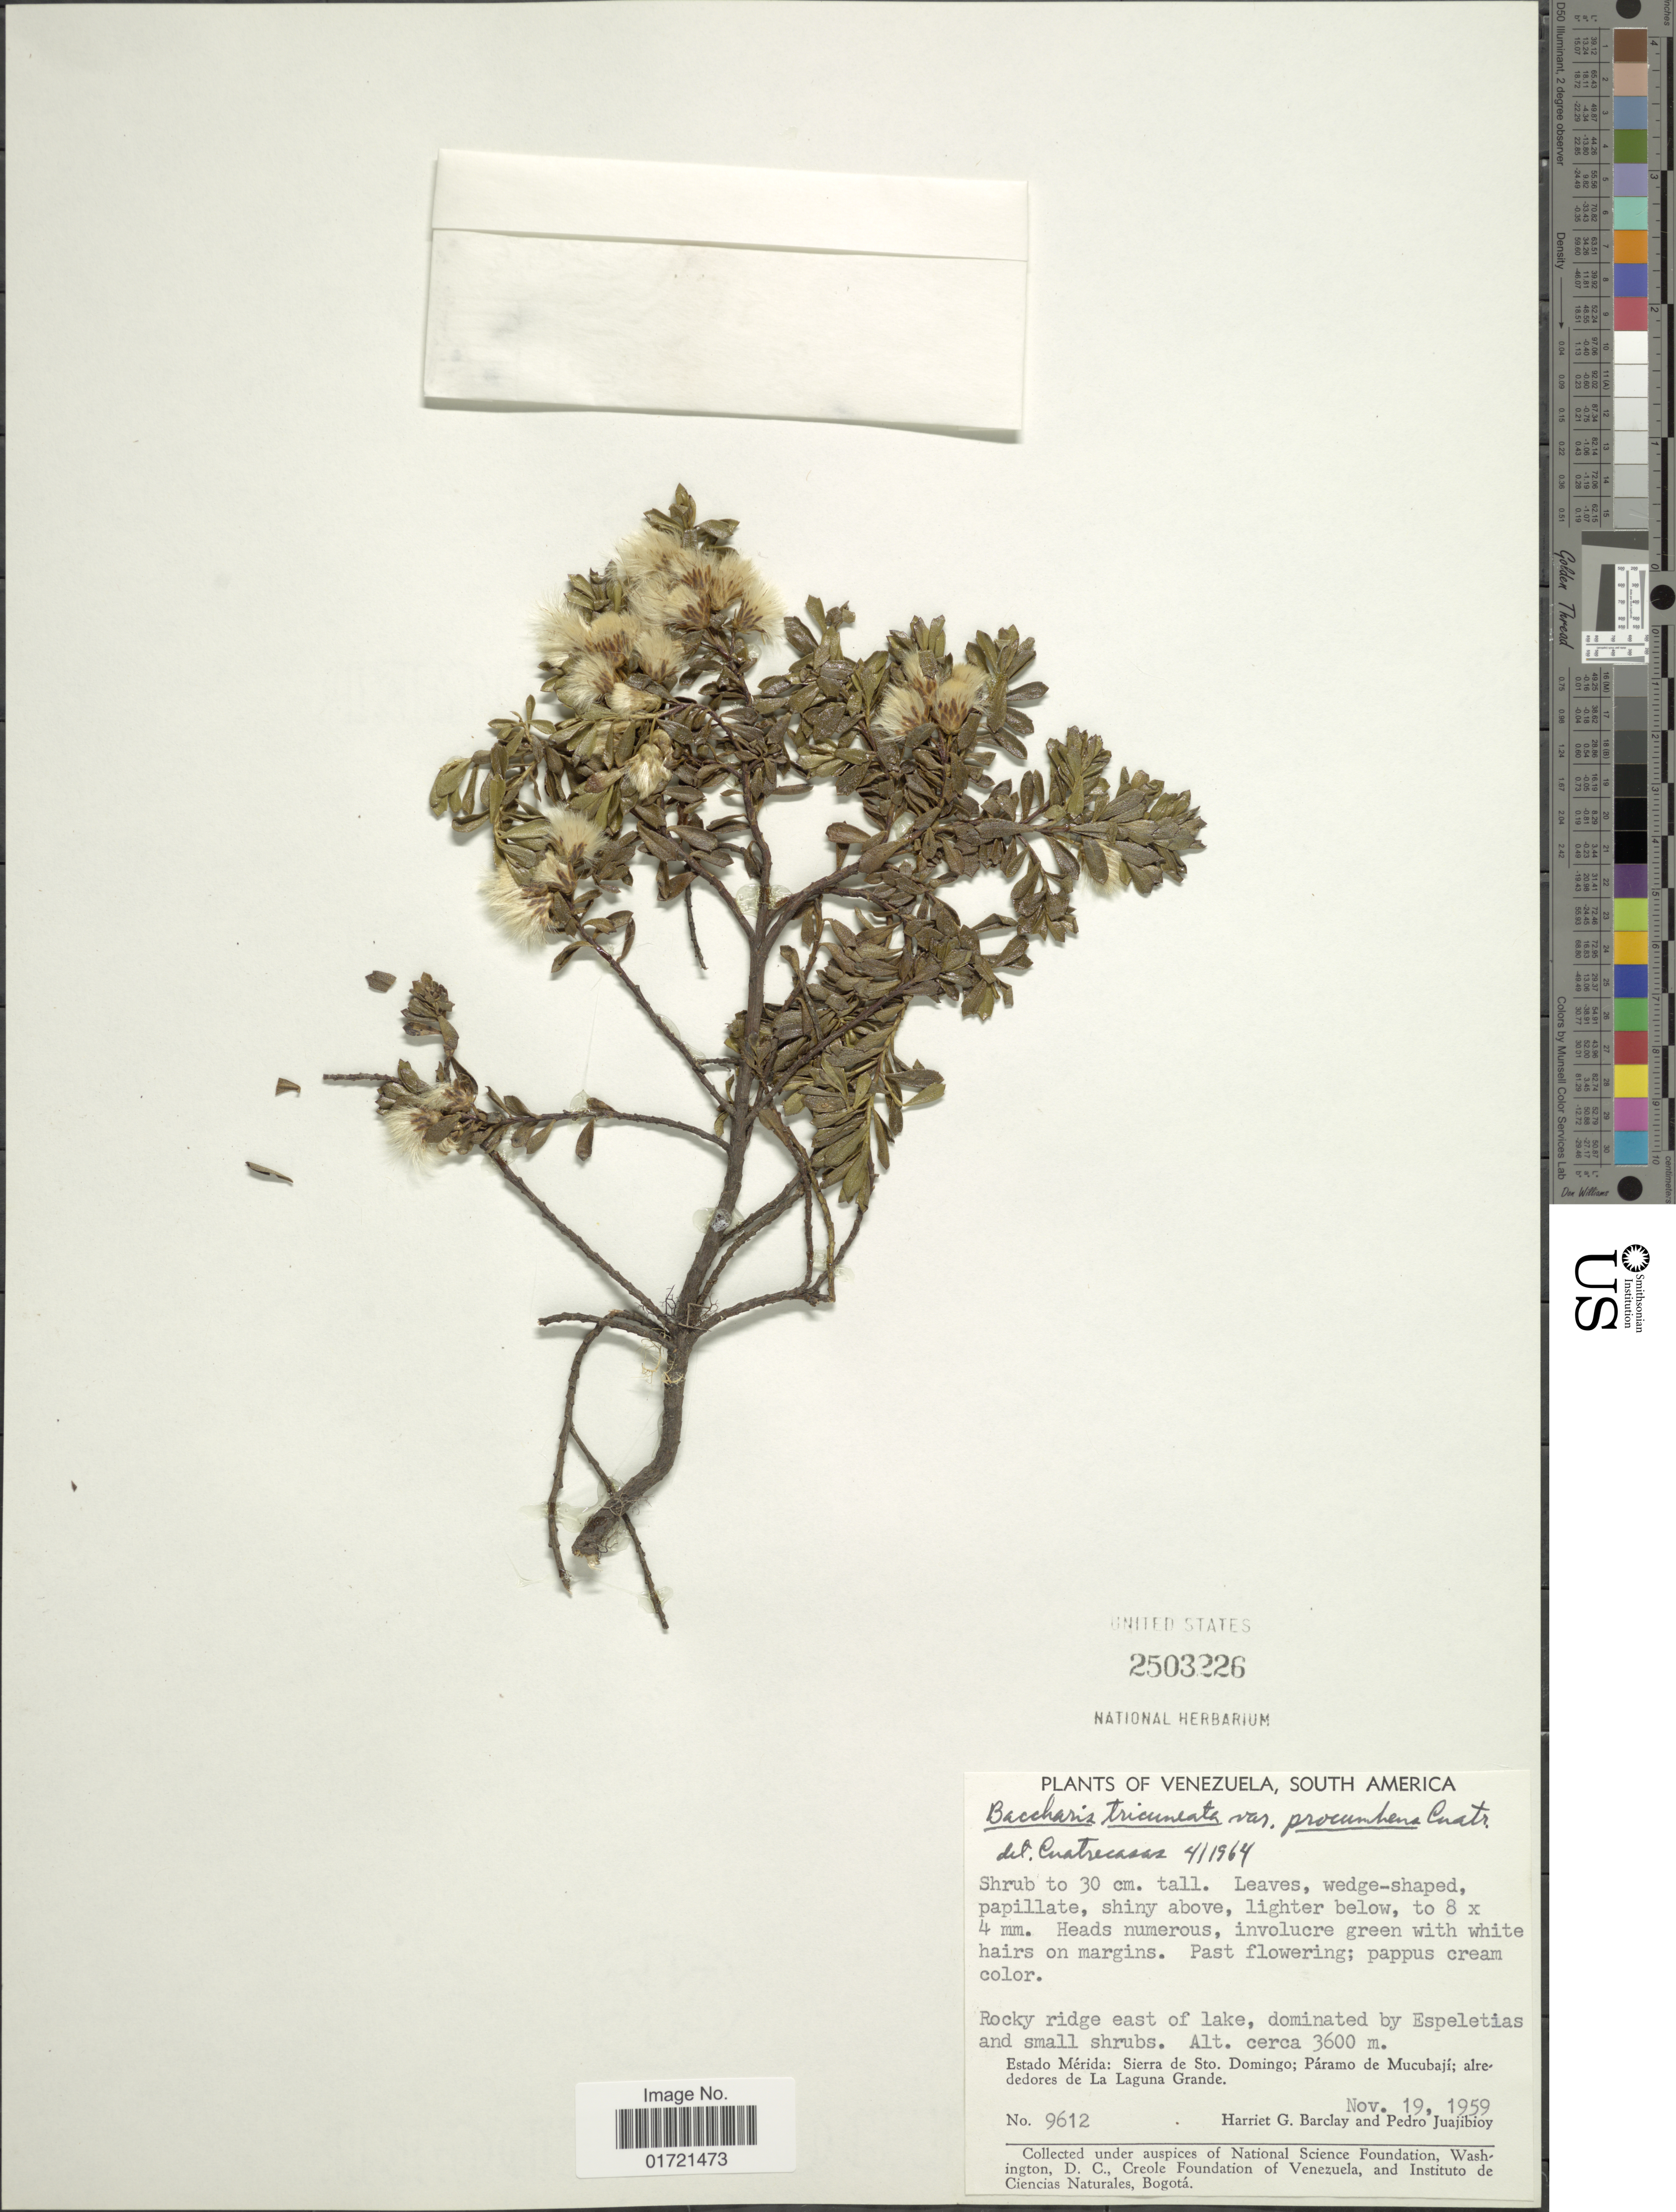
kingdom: Plantae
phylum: Tracheophyta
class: Magnoliopsida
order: Asterales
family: Asteraceae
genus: Baccharis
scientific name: Baccharis tricuneata f. procumbens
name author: Cuatrec.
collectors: H. G. Barclay & P. Juajibioy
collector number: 9612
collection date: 1959-11-19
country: Venezuela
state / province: Mérida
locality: Sierra de Sto. Domingo; Paramo de Mucubaji, Alrededores de La Laguna Grande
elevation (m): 3600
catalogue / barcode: US 2503226